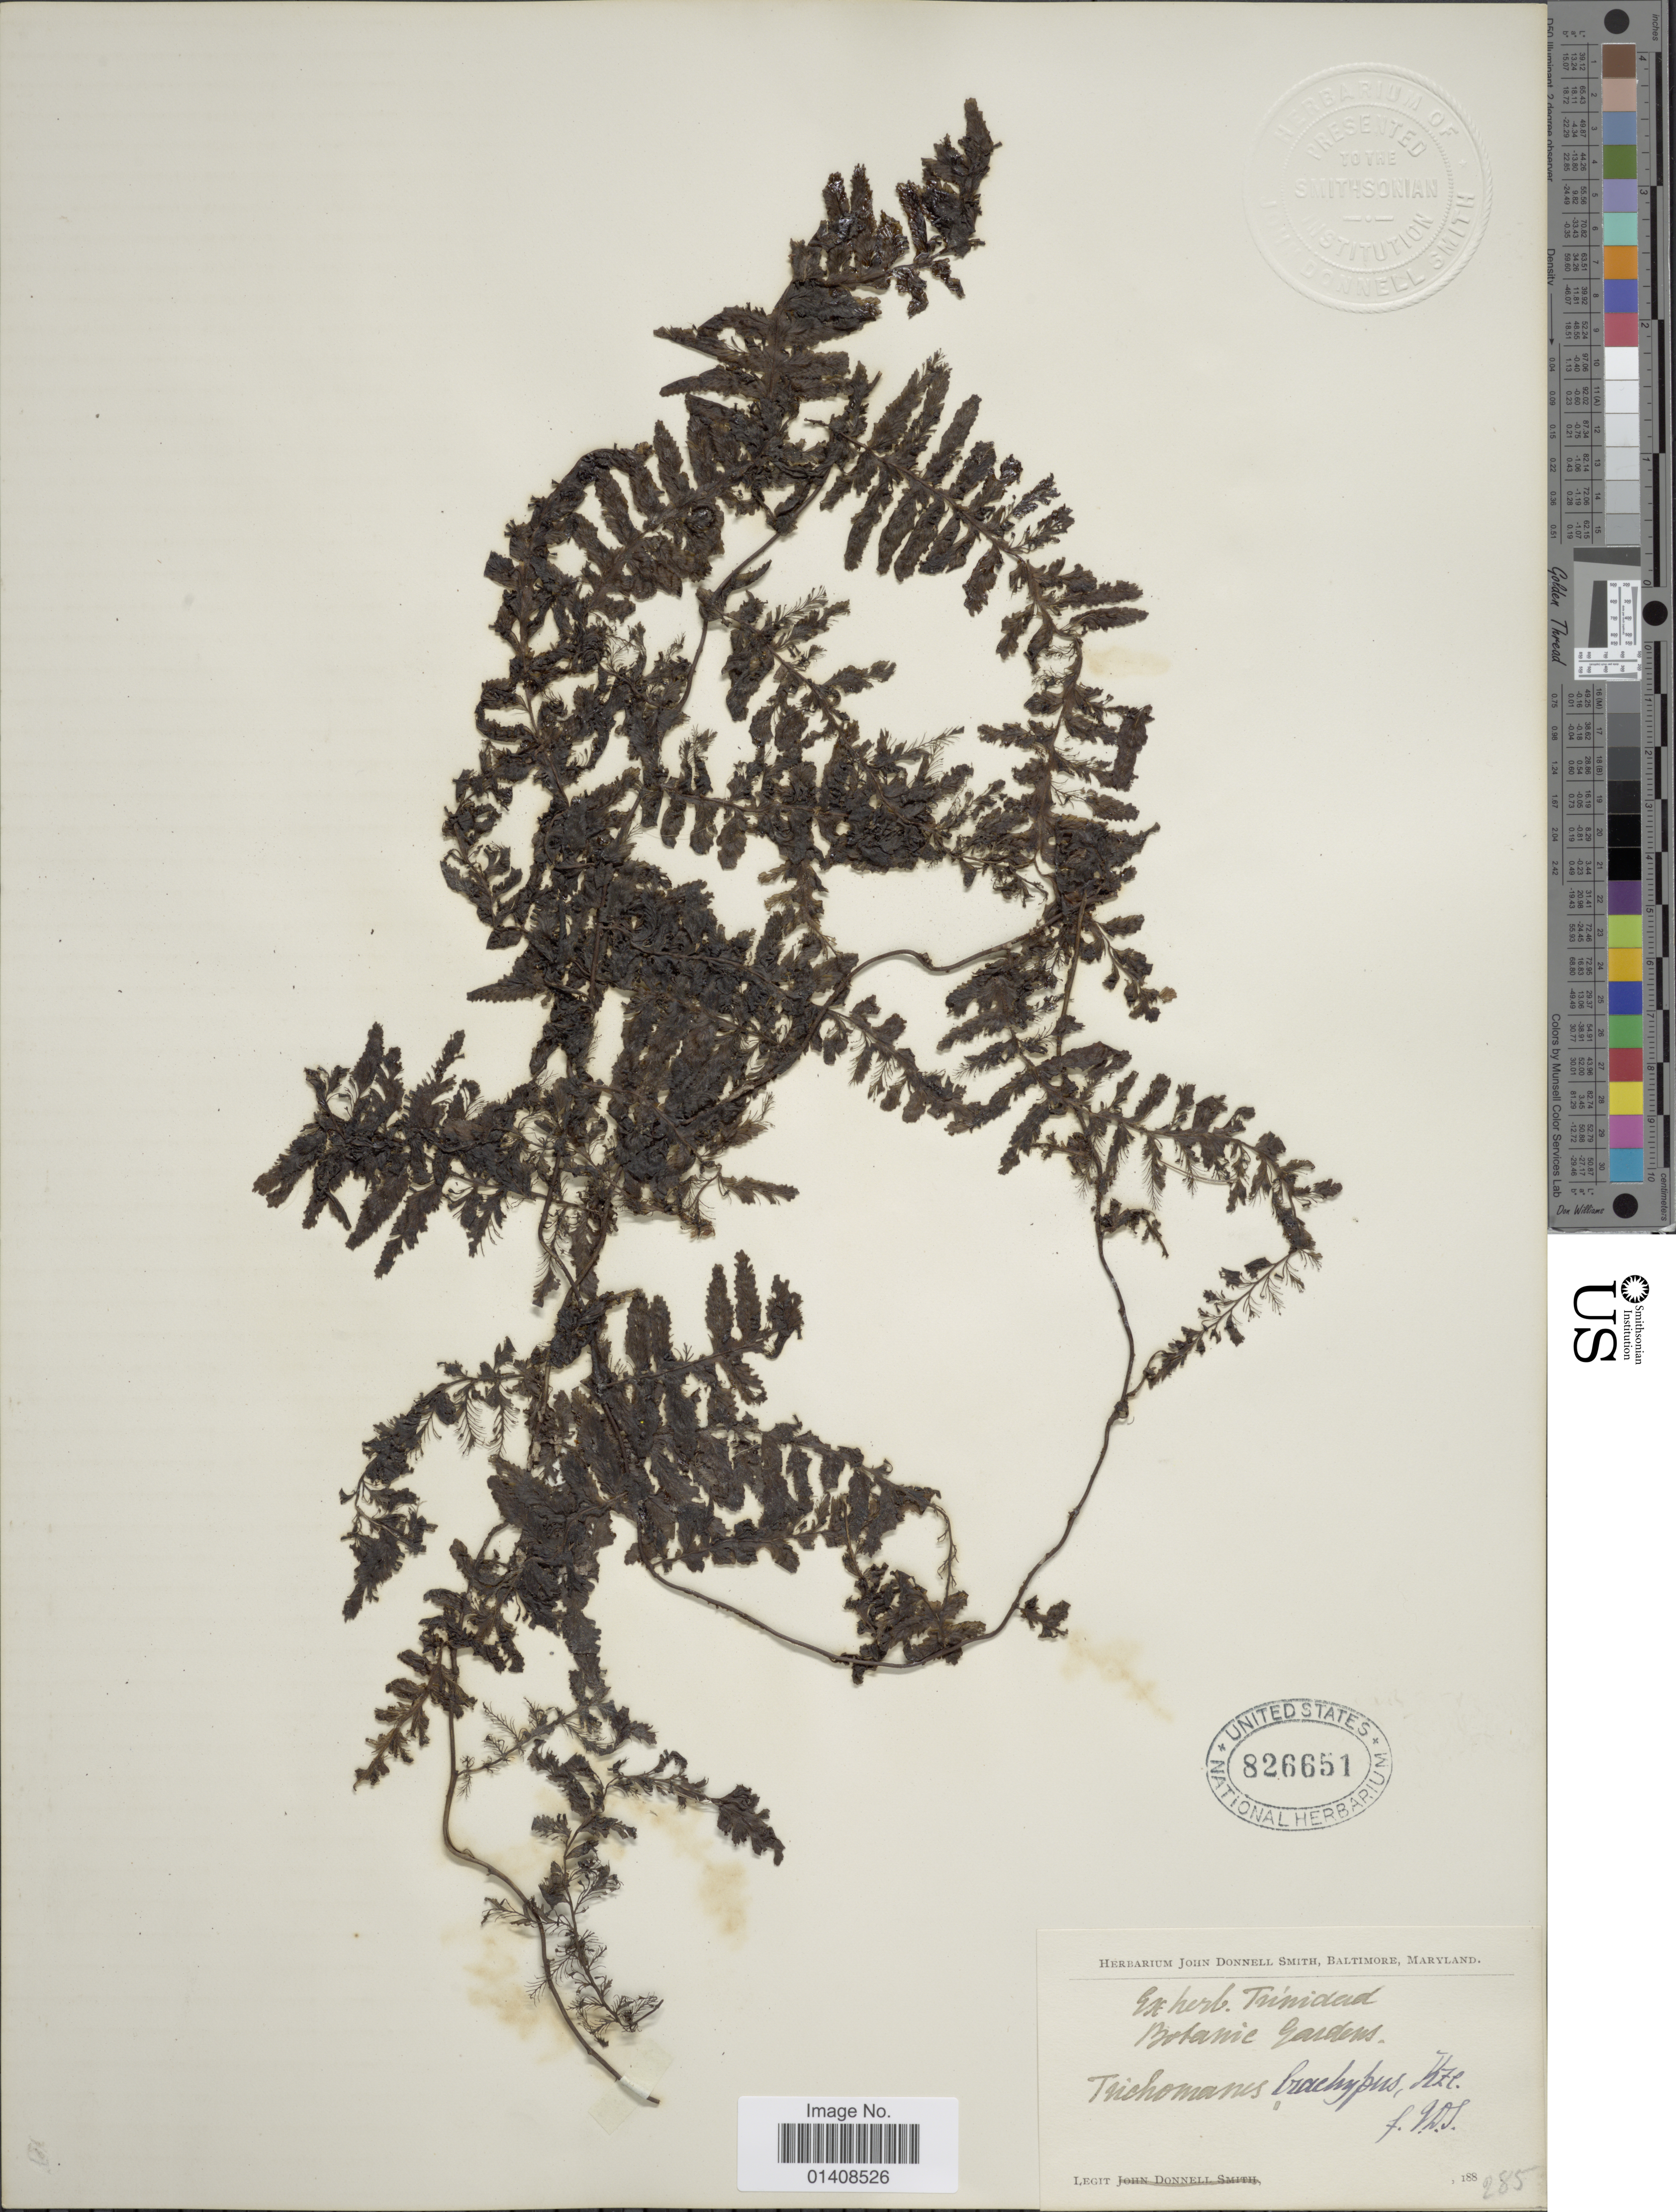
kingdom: Plantae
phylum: Tracheophyta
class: Polypodiopsida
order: Hymenophyllales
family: Hymenophyllaceae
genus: Trichomanes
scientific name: Trichomanes ankersii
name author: C. Parker ex Hook. & Grev.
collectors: ex herb. Bot. Gard. Trinidad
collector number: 285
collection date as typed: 188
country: Trinidad and Tobago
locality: Botanic Gardens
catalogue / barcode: US 826651